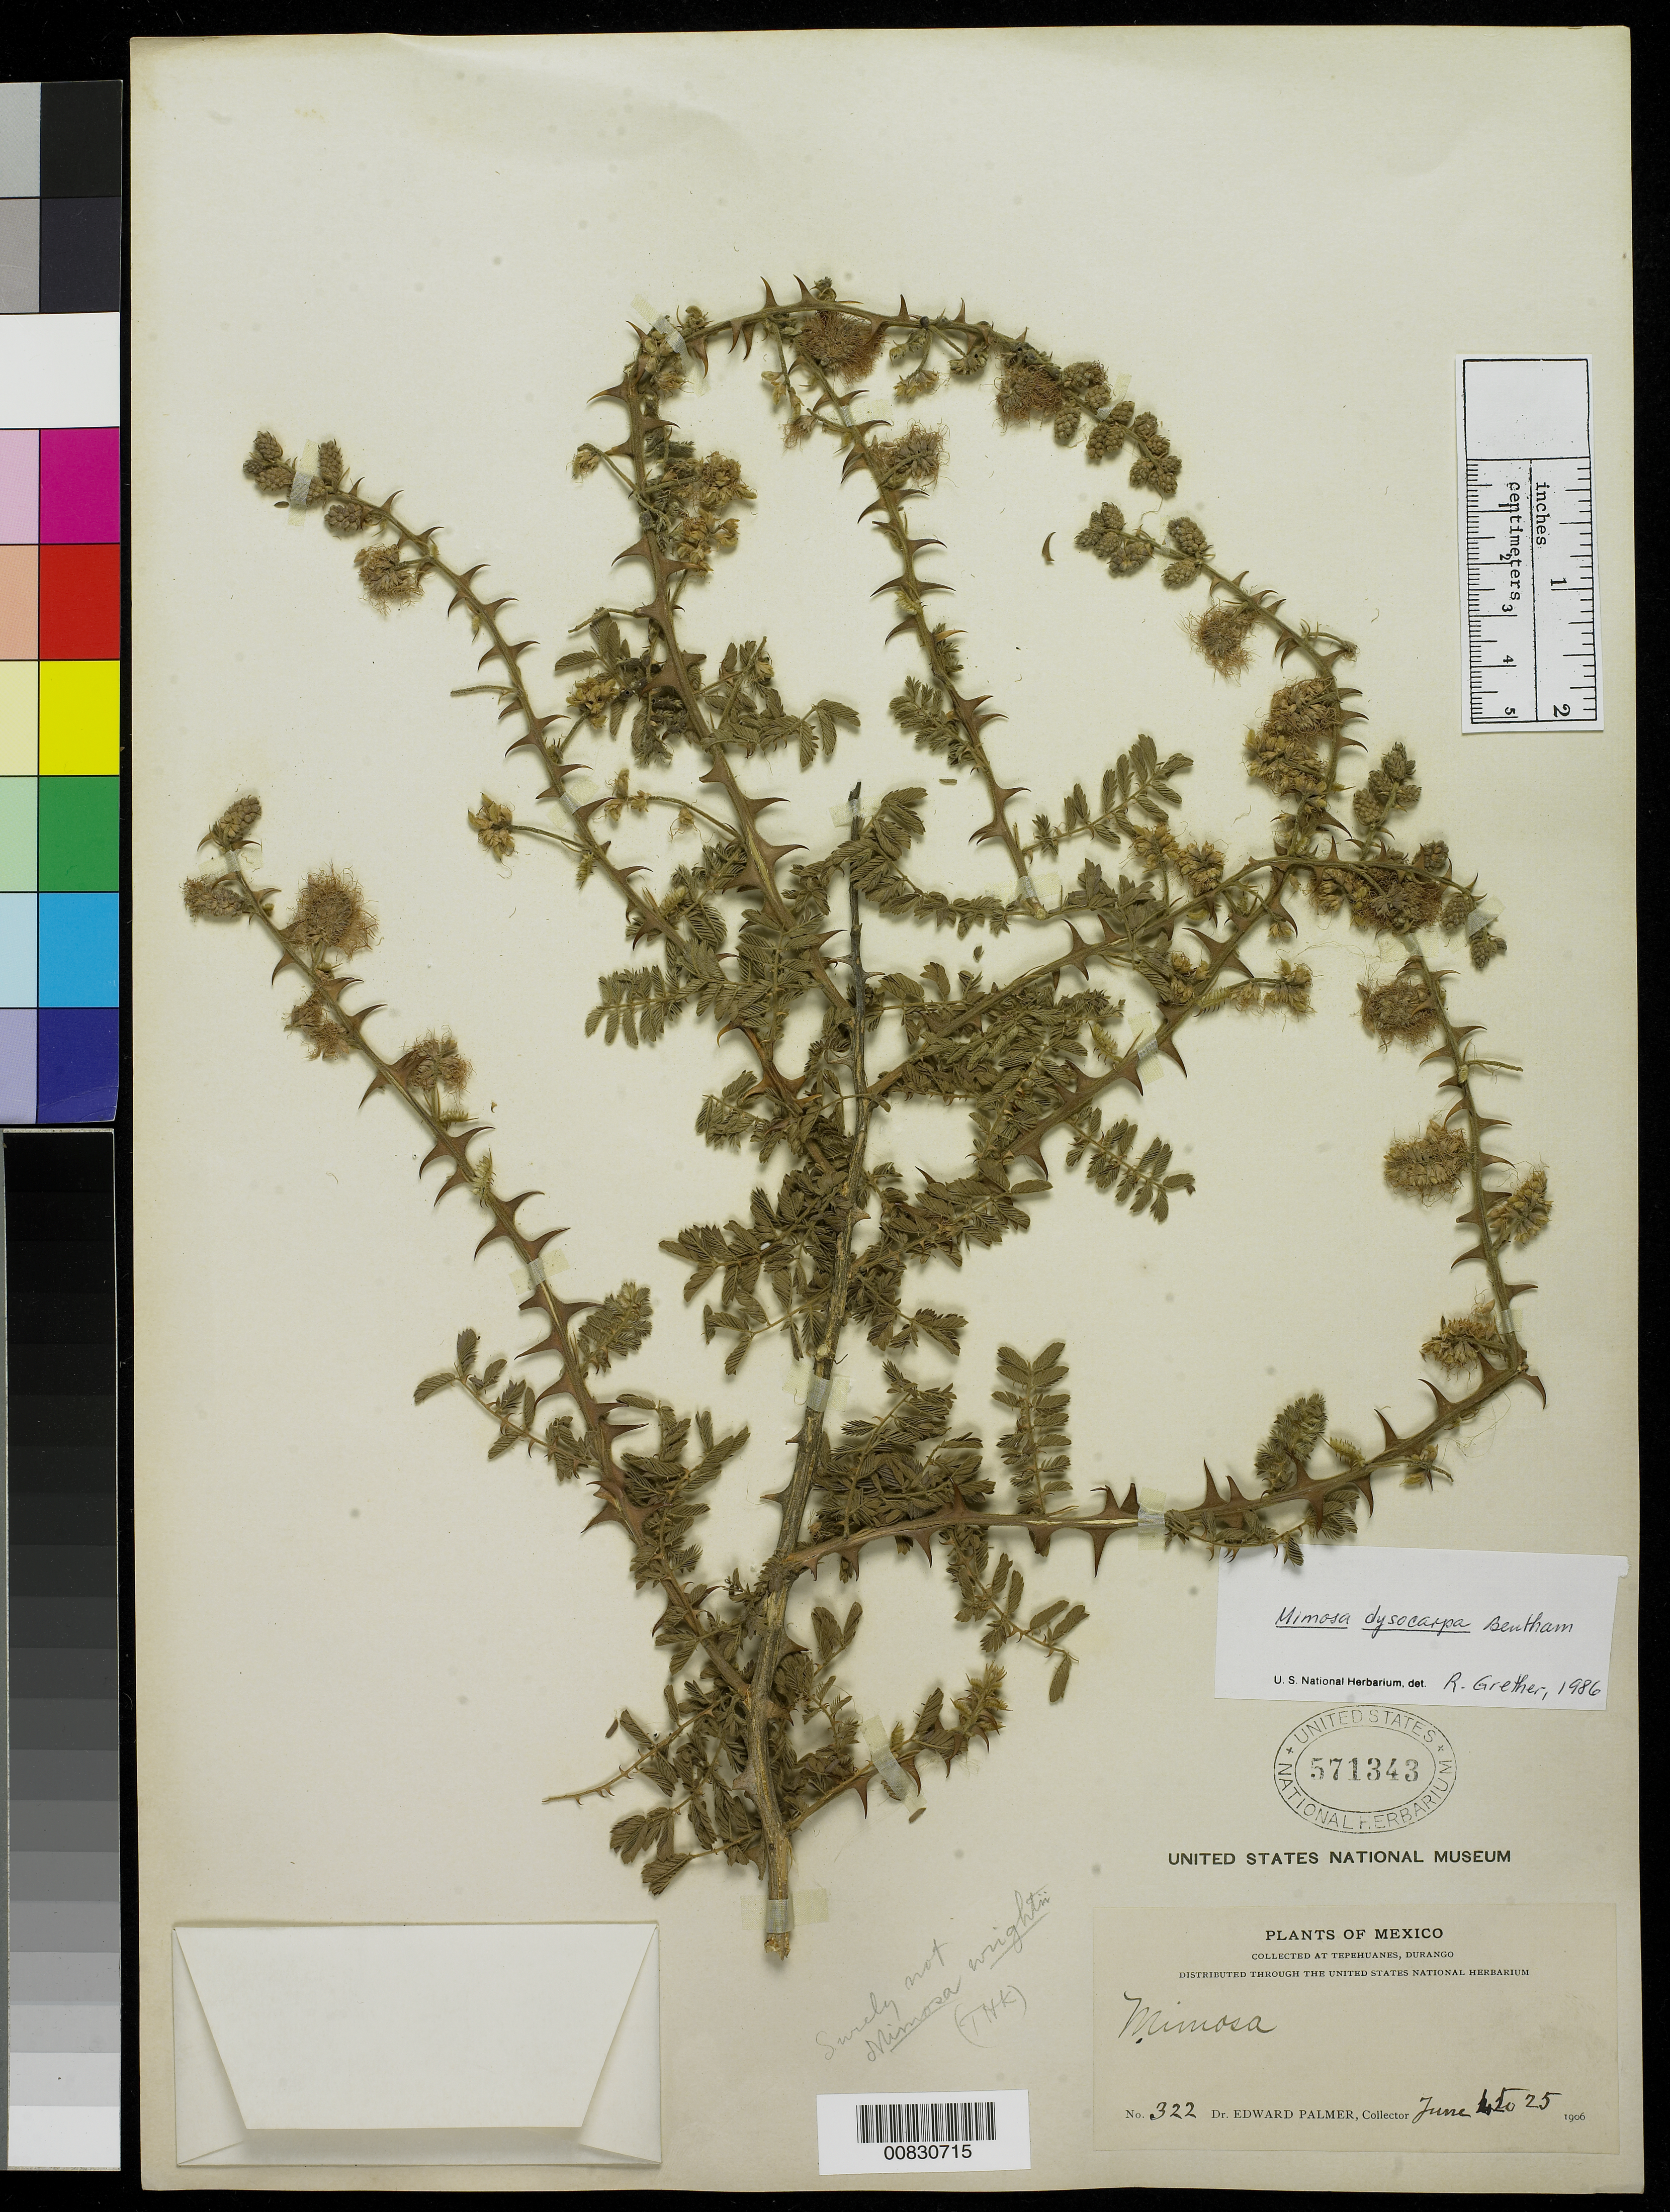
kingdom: Plantae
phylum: Tracheophyta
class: Magnoliopsida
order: Fabales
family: Fabaceae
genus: Mimosa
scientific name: Mimosa dysocarpa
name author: Benth. ex A. Gray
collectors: E. Palmer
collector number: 322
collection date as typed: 04 Jun 1906 to 25 Jun 1906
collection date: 1906-06-04/1906-06-25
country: Mexico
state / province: Durango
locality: Tepehuanes, Durango.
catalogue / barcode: US 571343